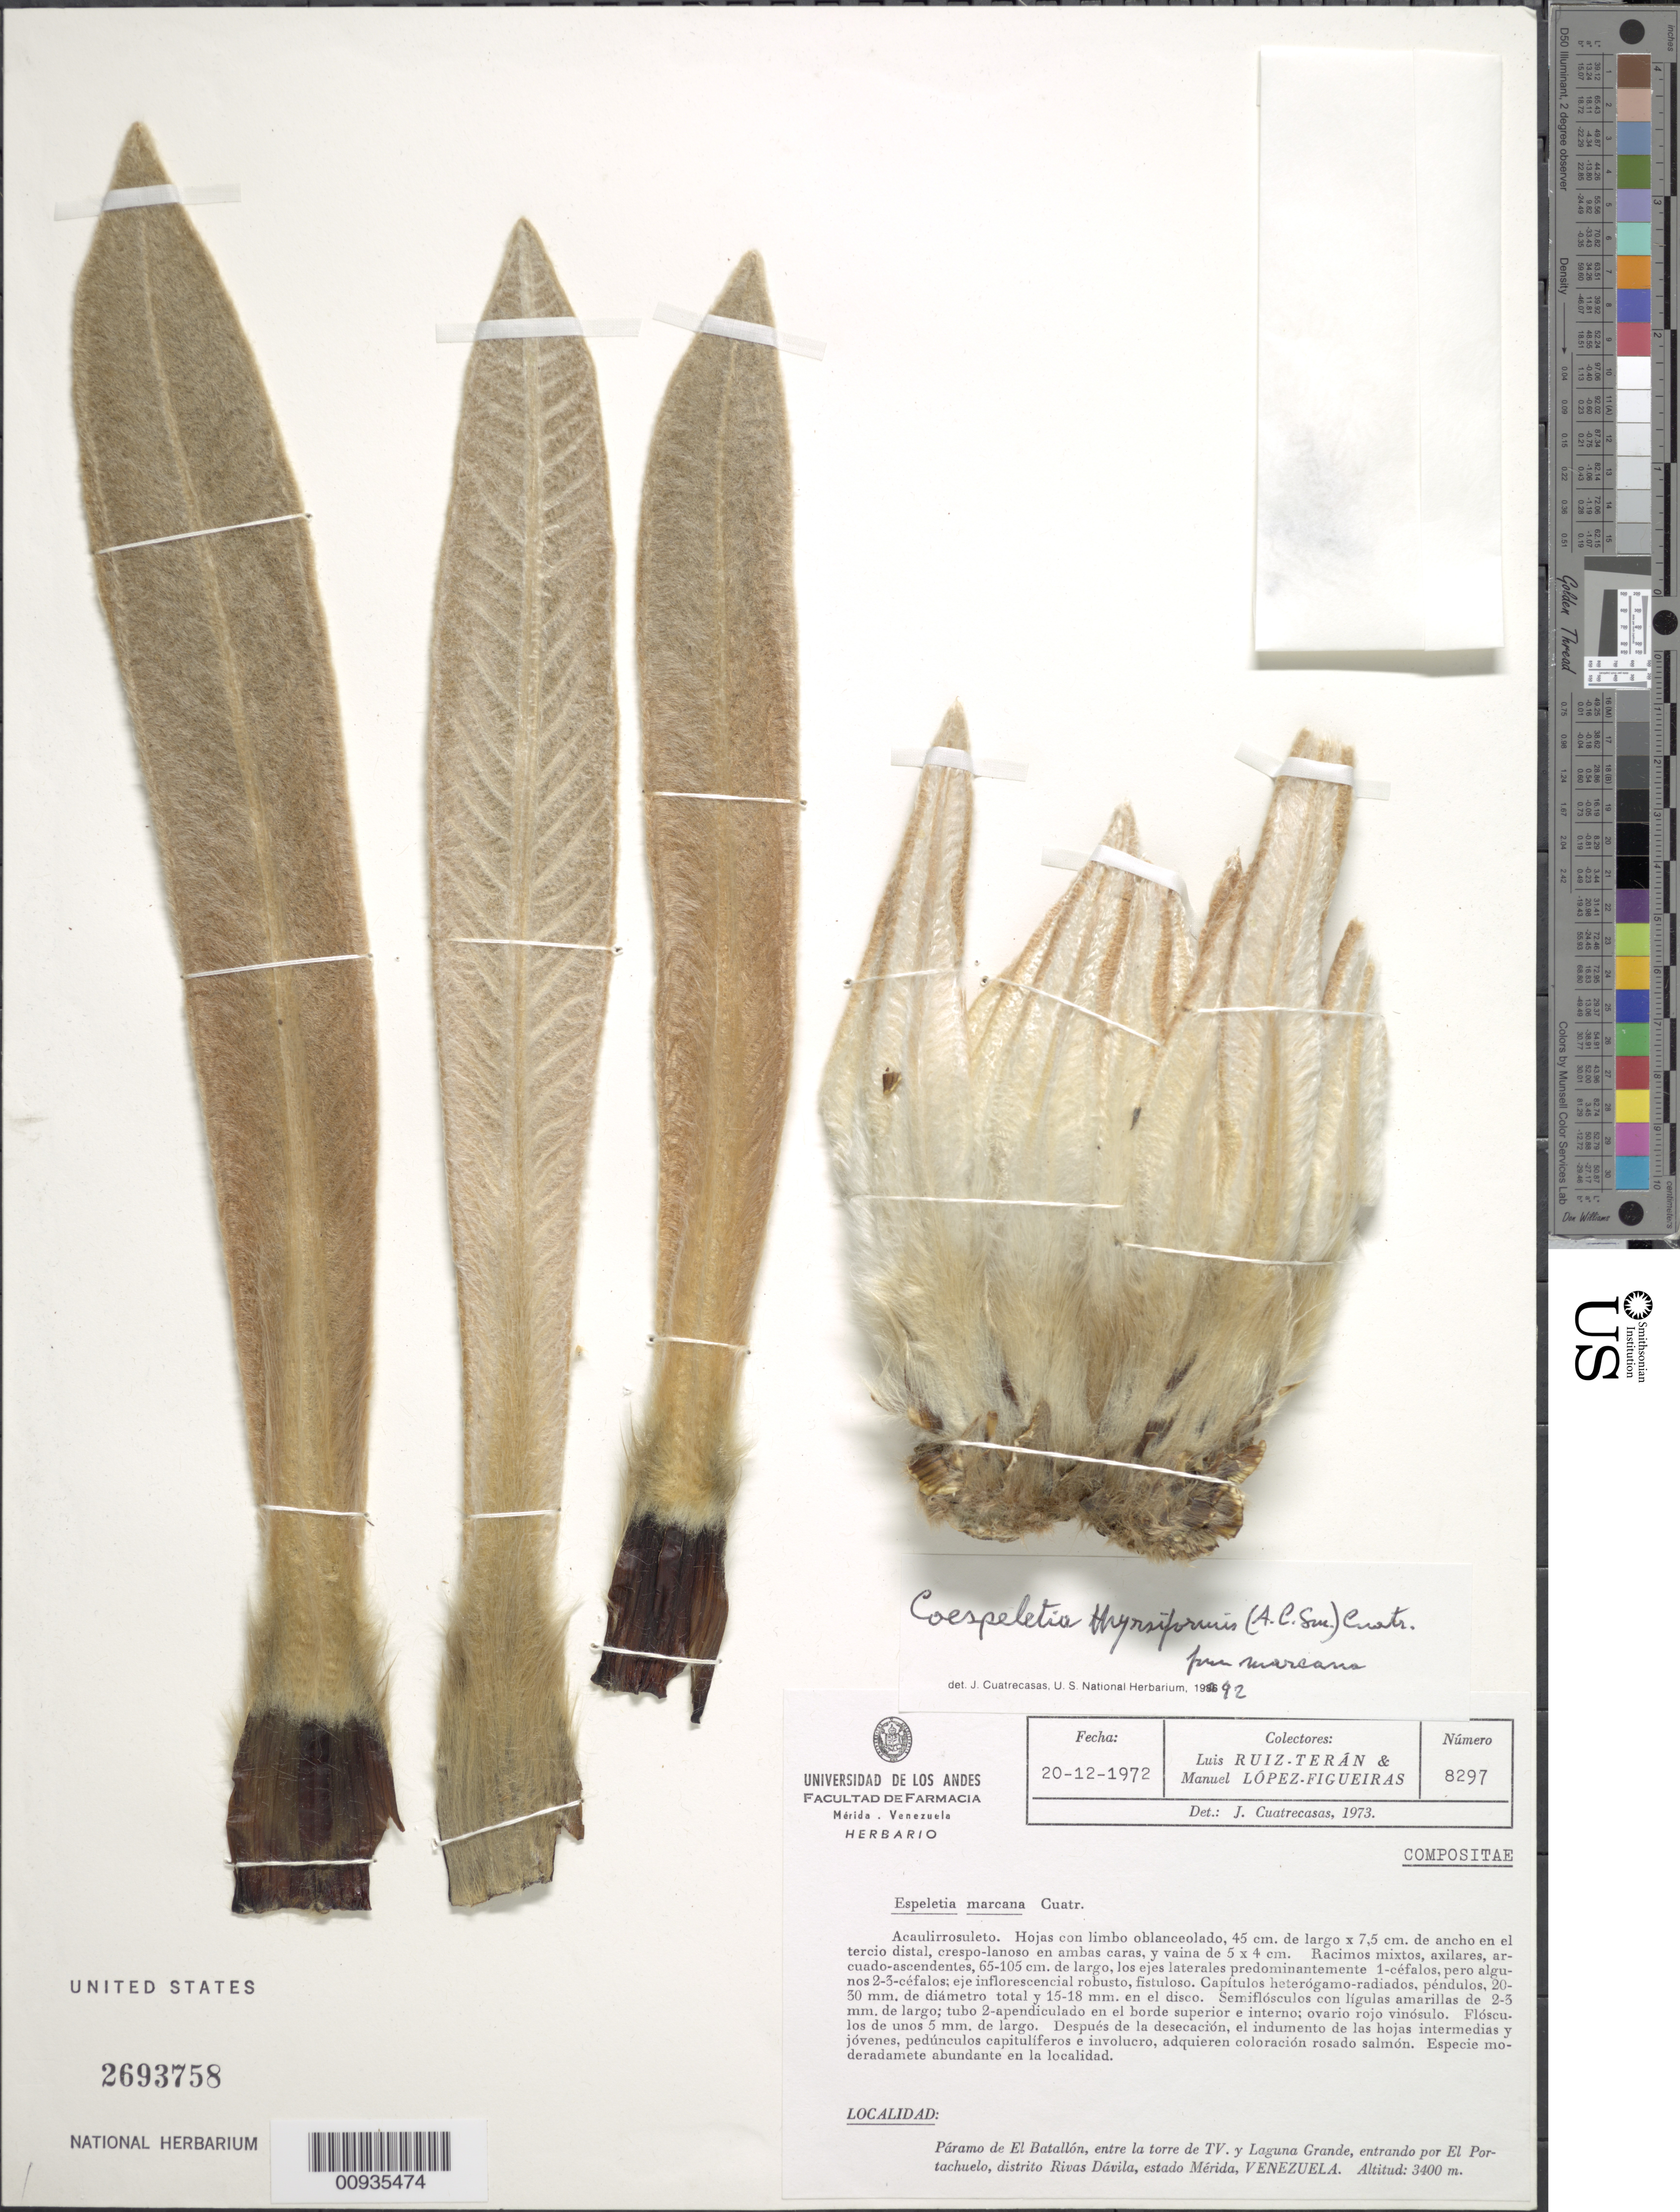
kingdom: Plantae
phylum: Tracheophyta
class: Magnoliopsida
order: Asterales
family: Asteraceae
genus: Coespeletia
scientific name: Coespeletia thyrsiformis f. marcana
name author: (A.C. Sm.) Cuatrec.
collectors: L. Teran & M. López Figueiras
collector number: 8297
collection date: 1972-12-20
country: Venezuela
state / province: Mérida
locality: Paramo de El Batallon, entre la torre de TV y Laguna Grande, entrando por El Portachuelo, distrito Rivas Davila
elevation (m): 3400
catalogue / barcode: US 2693758